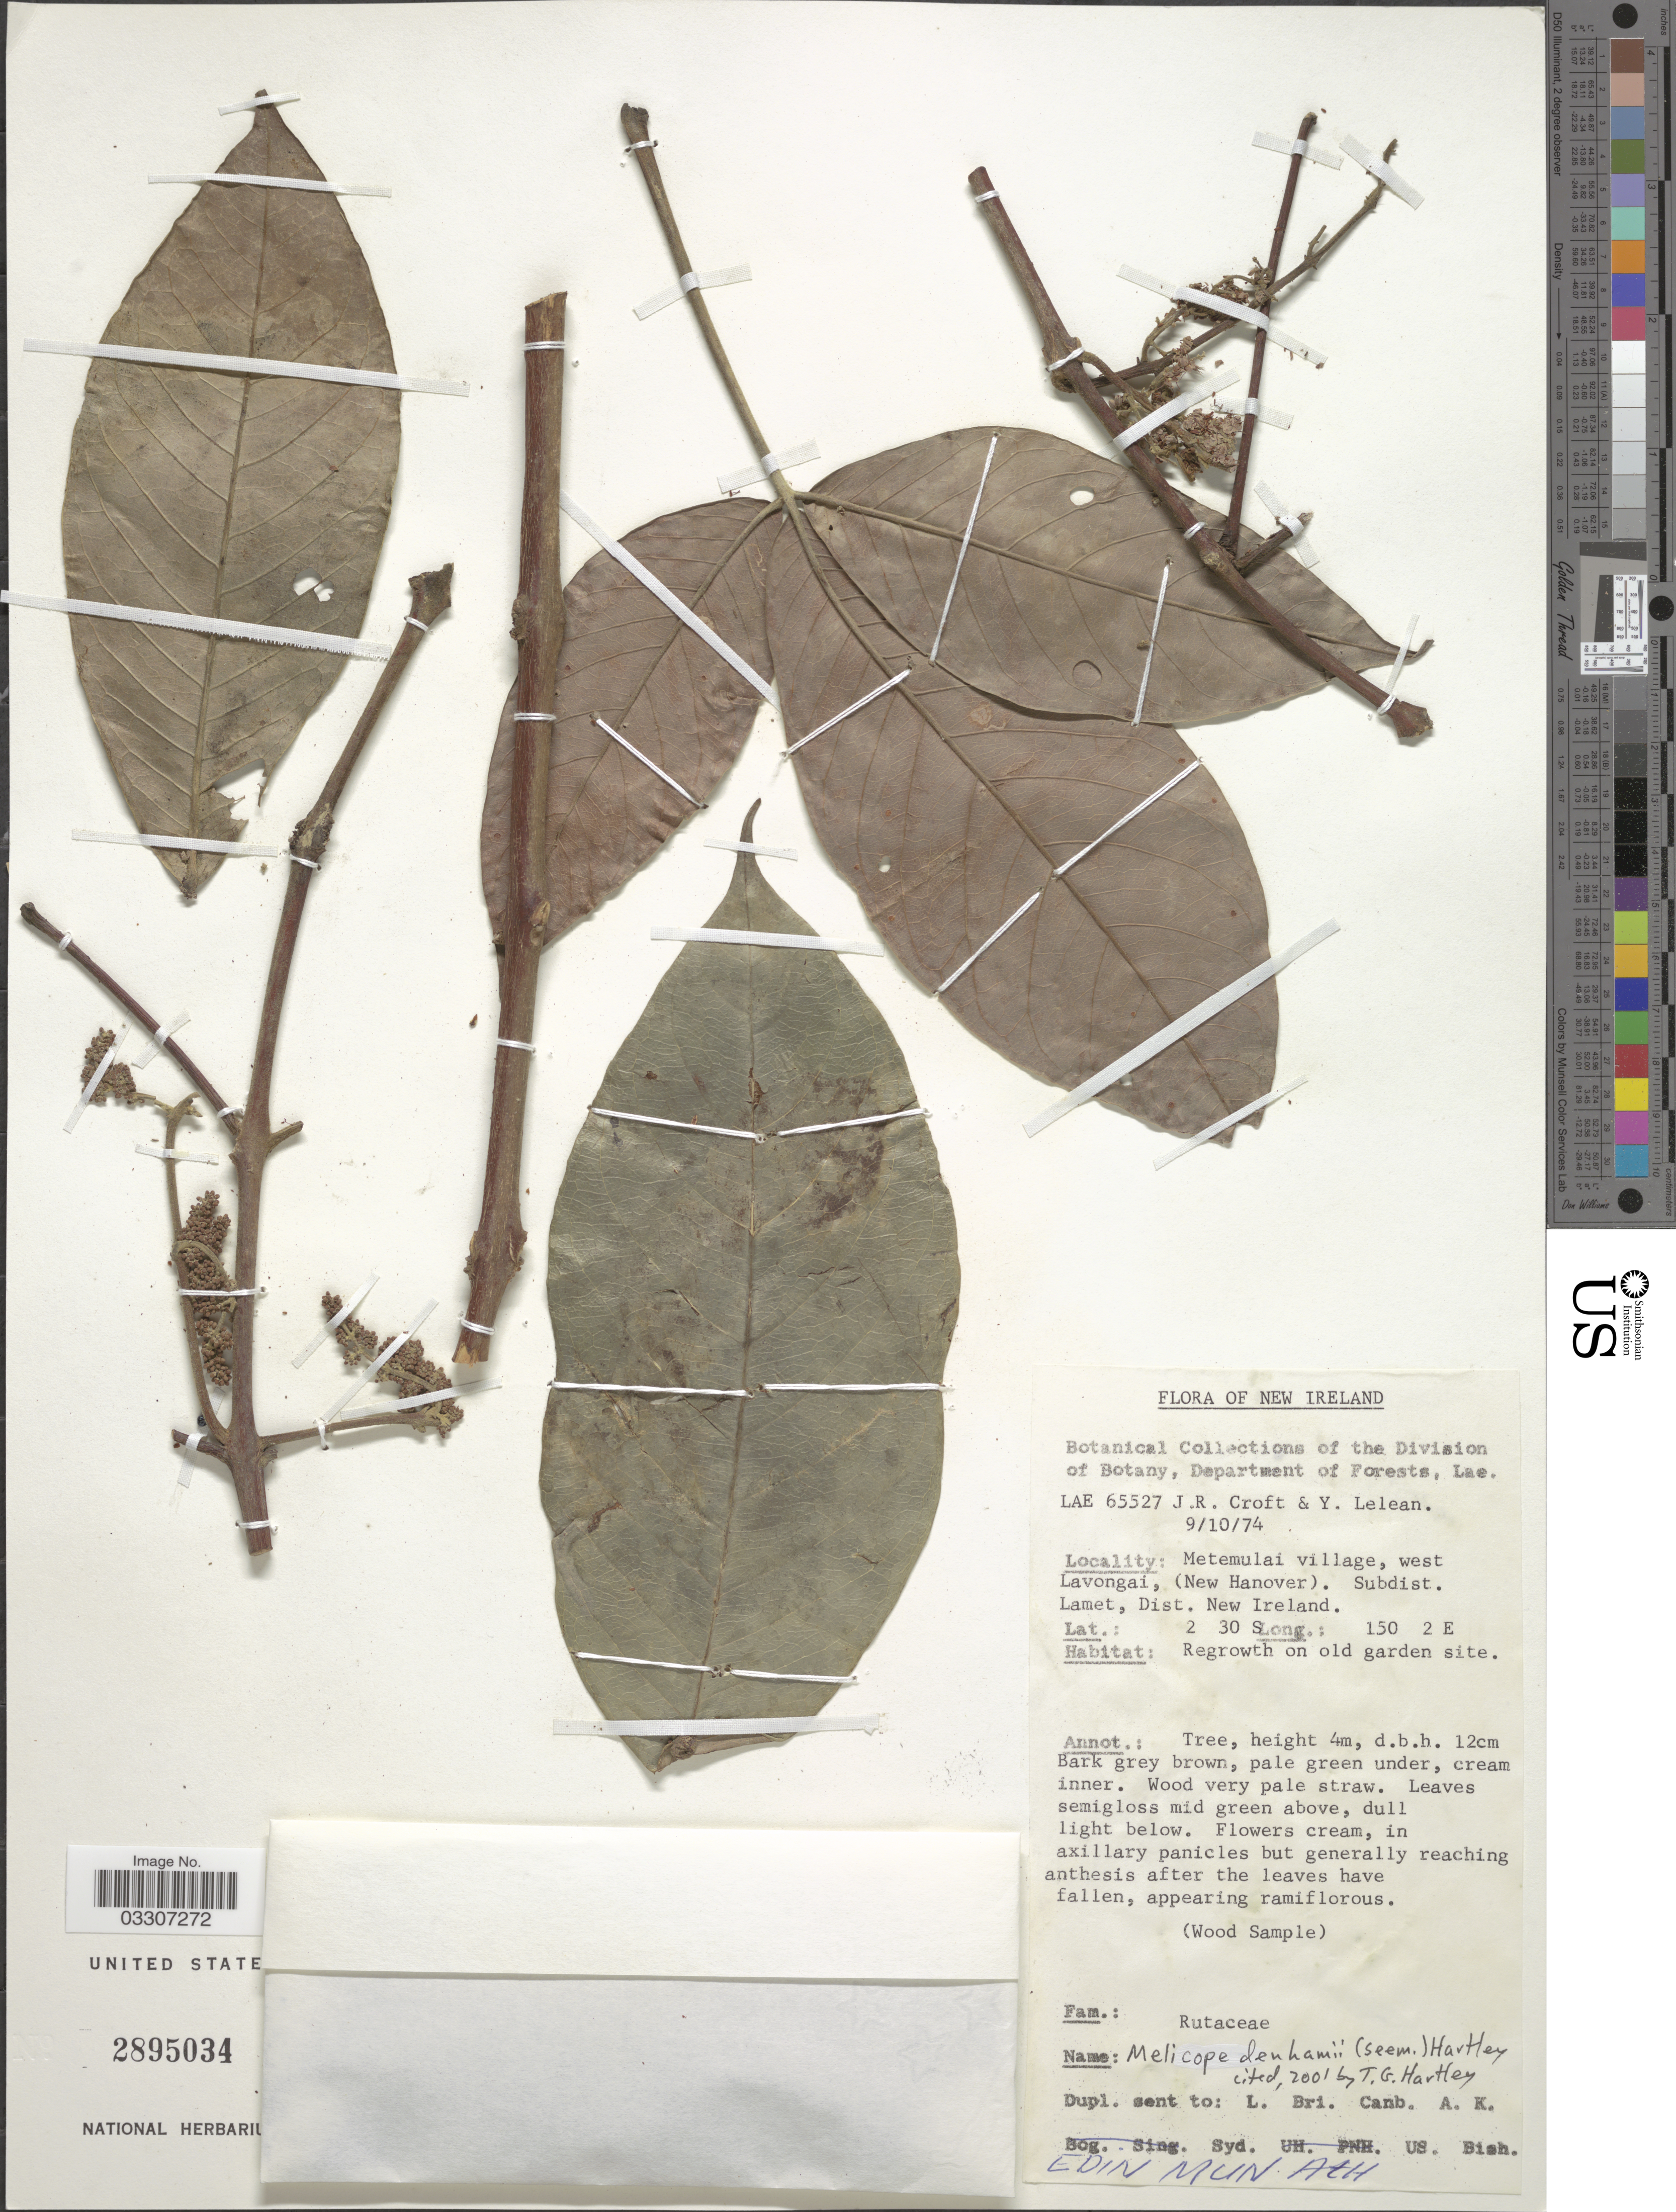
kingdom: Plantae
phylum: Tracheophyta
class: Magnoliopsida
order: Sapindales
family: Rutaceae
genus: Melicope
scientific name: Melicope denhamii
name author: (Seem.) T.G. Hartley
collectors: J. R. Croft & Y. Lelean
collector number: LAE 65527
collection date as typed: Transcribed d/m/y: 9/10/74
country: Papua New Guinea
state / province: New Ireland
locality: Metemulai village, west Lavongai, (New Hanover). Subdist. Lamet, Dist. New Ireland.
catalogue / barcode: US 2895034